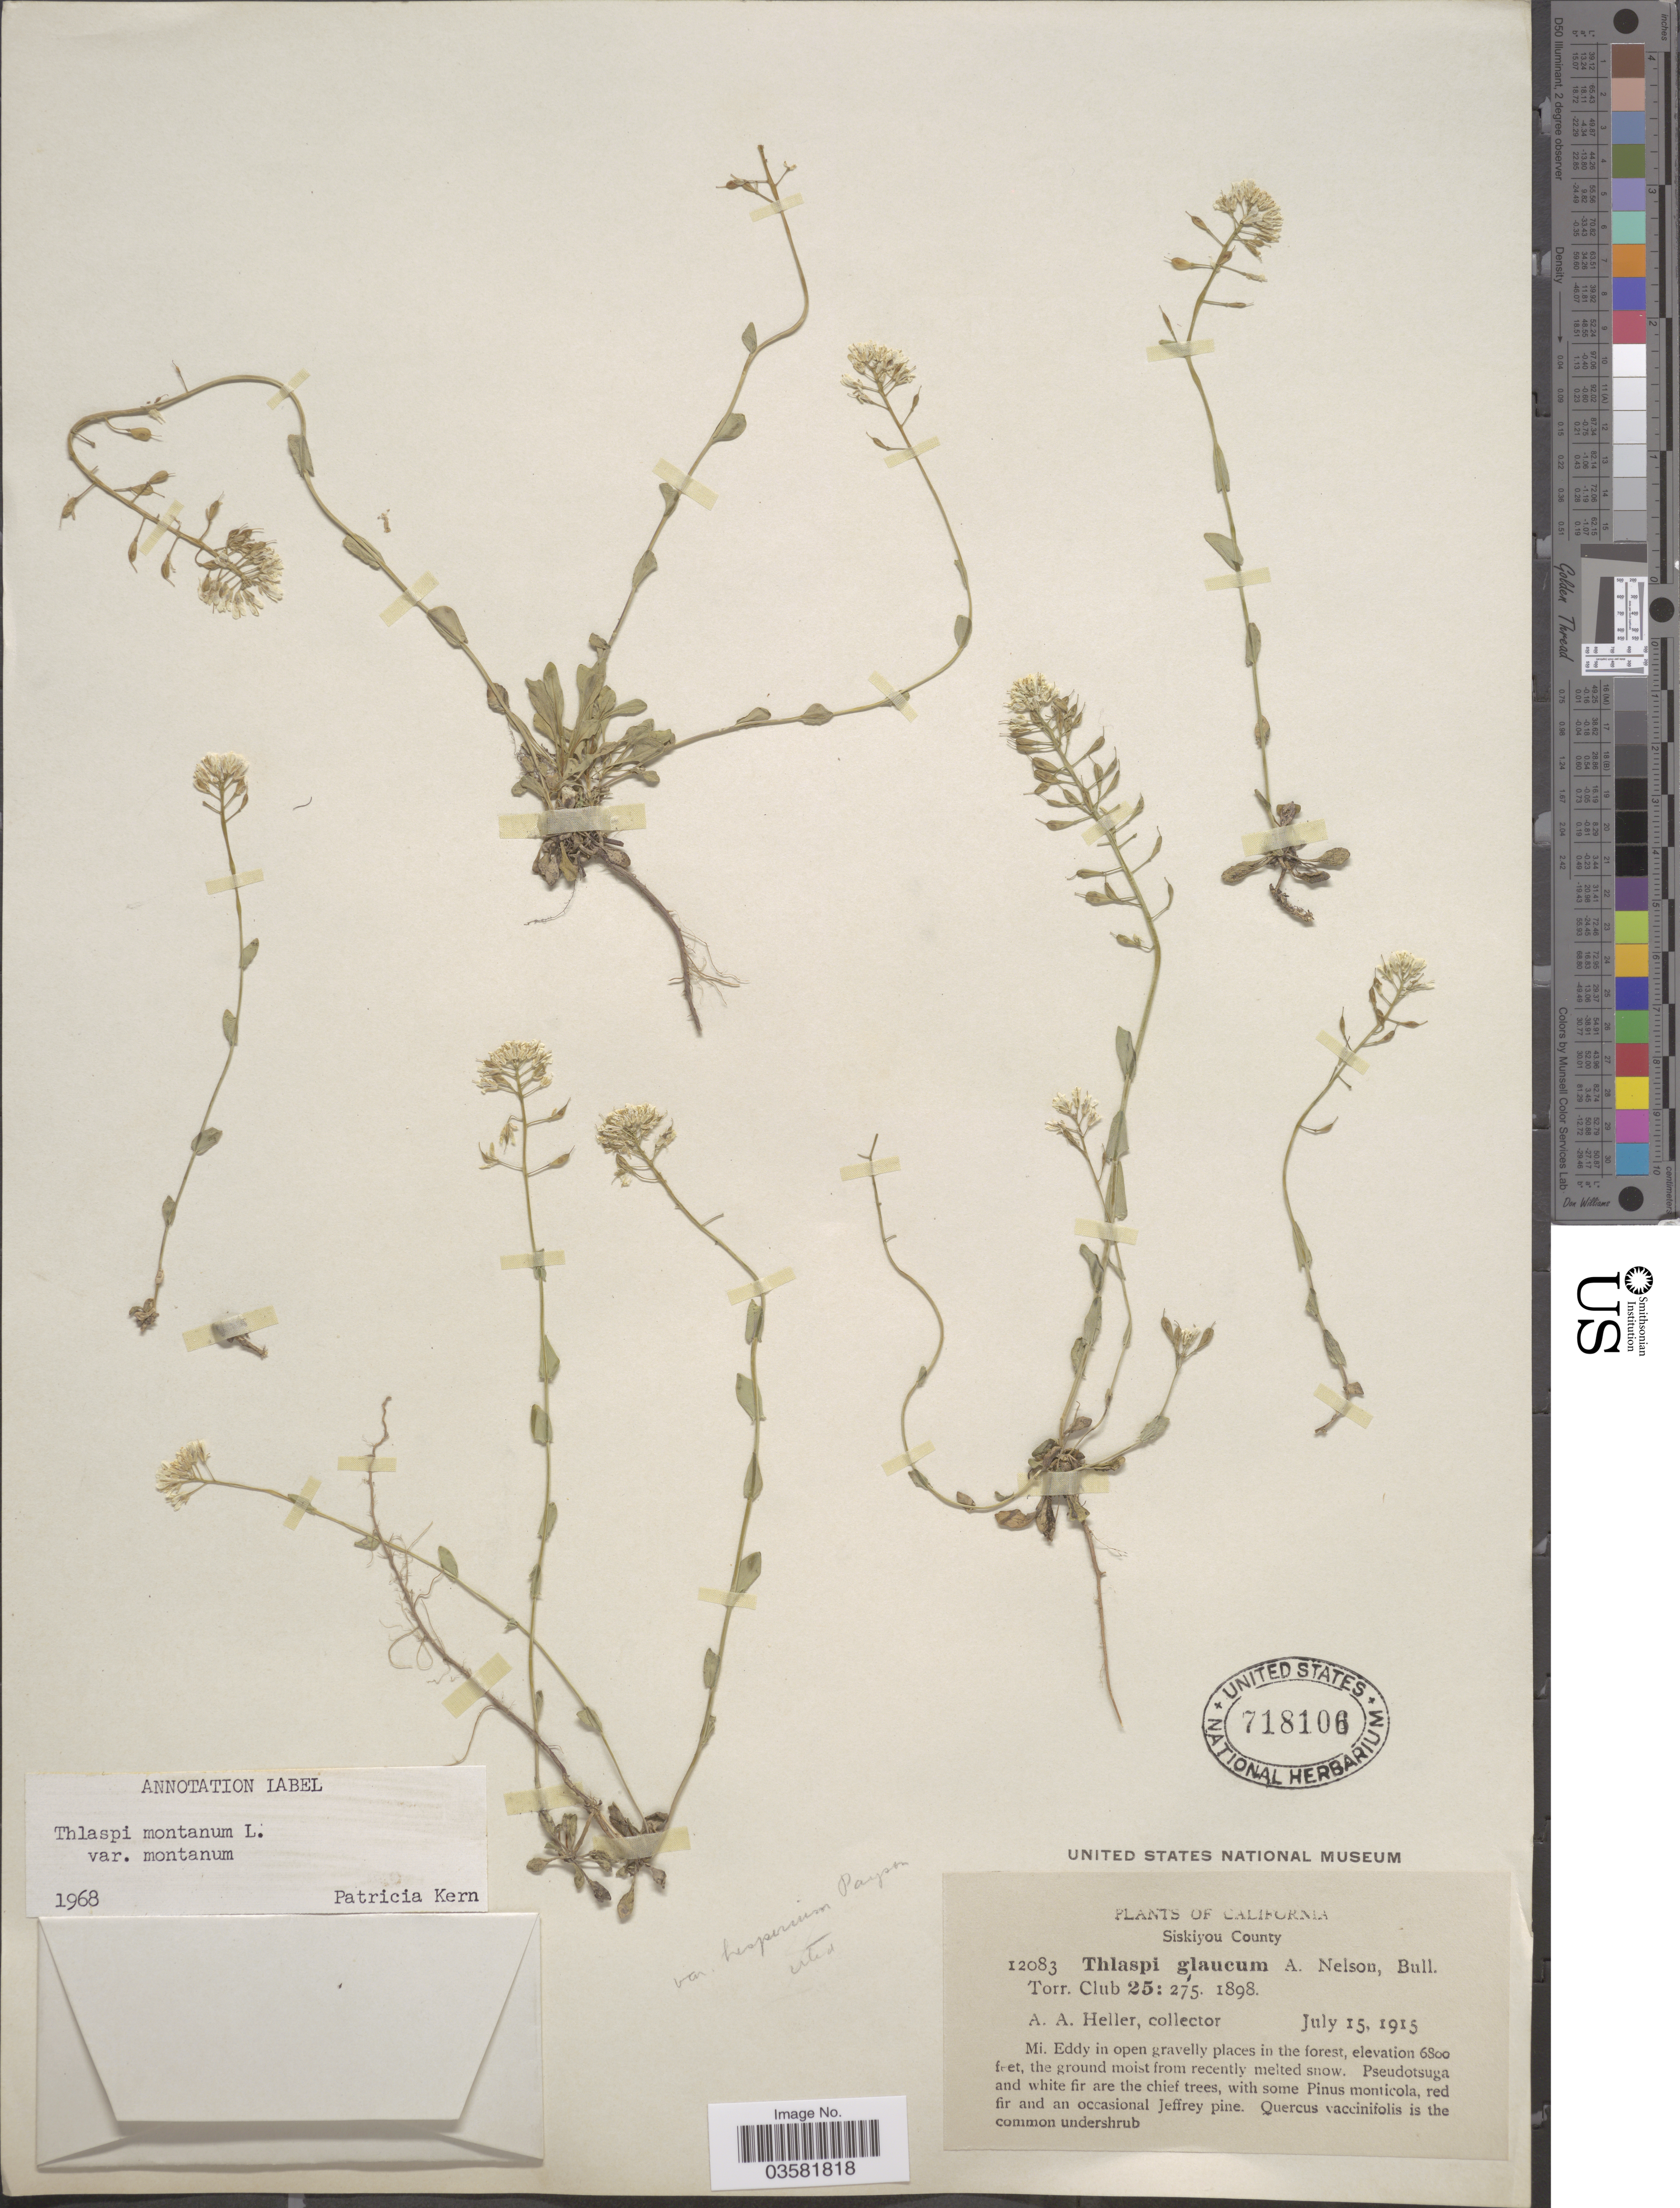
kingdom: Plantae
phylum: Tracheophyta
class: Magnoliopsida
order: Brassicales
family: Brassicaceae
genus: Thlaspi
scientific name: Thlaspi montanum var. montanum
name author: L.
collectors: A. A. Heller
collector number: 12083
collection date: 1915-07-15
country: United States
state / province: California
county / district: Siskiyou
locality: Siskiyou County.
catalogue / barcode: US 718106